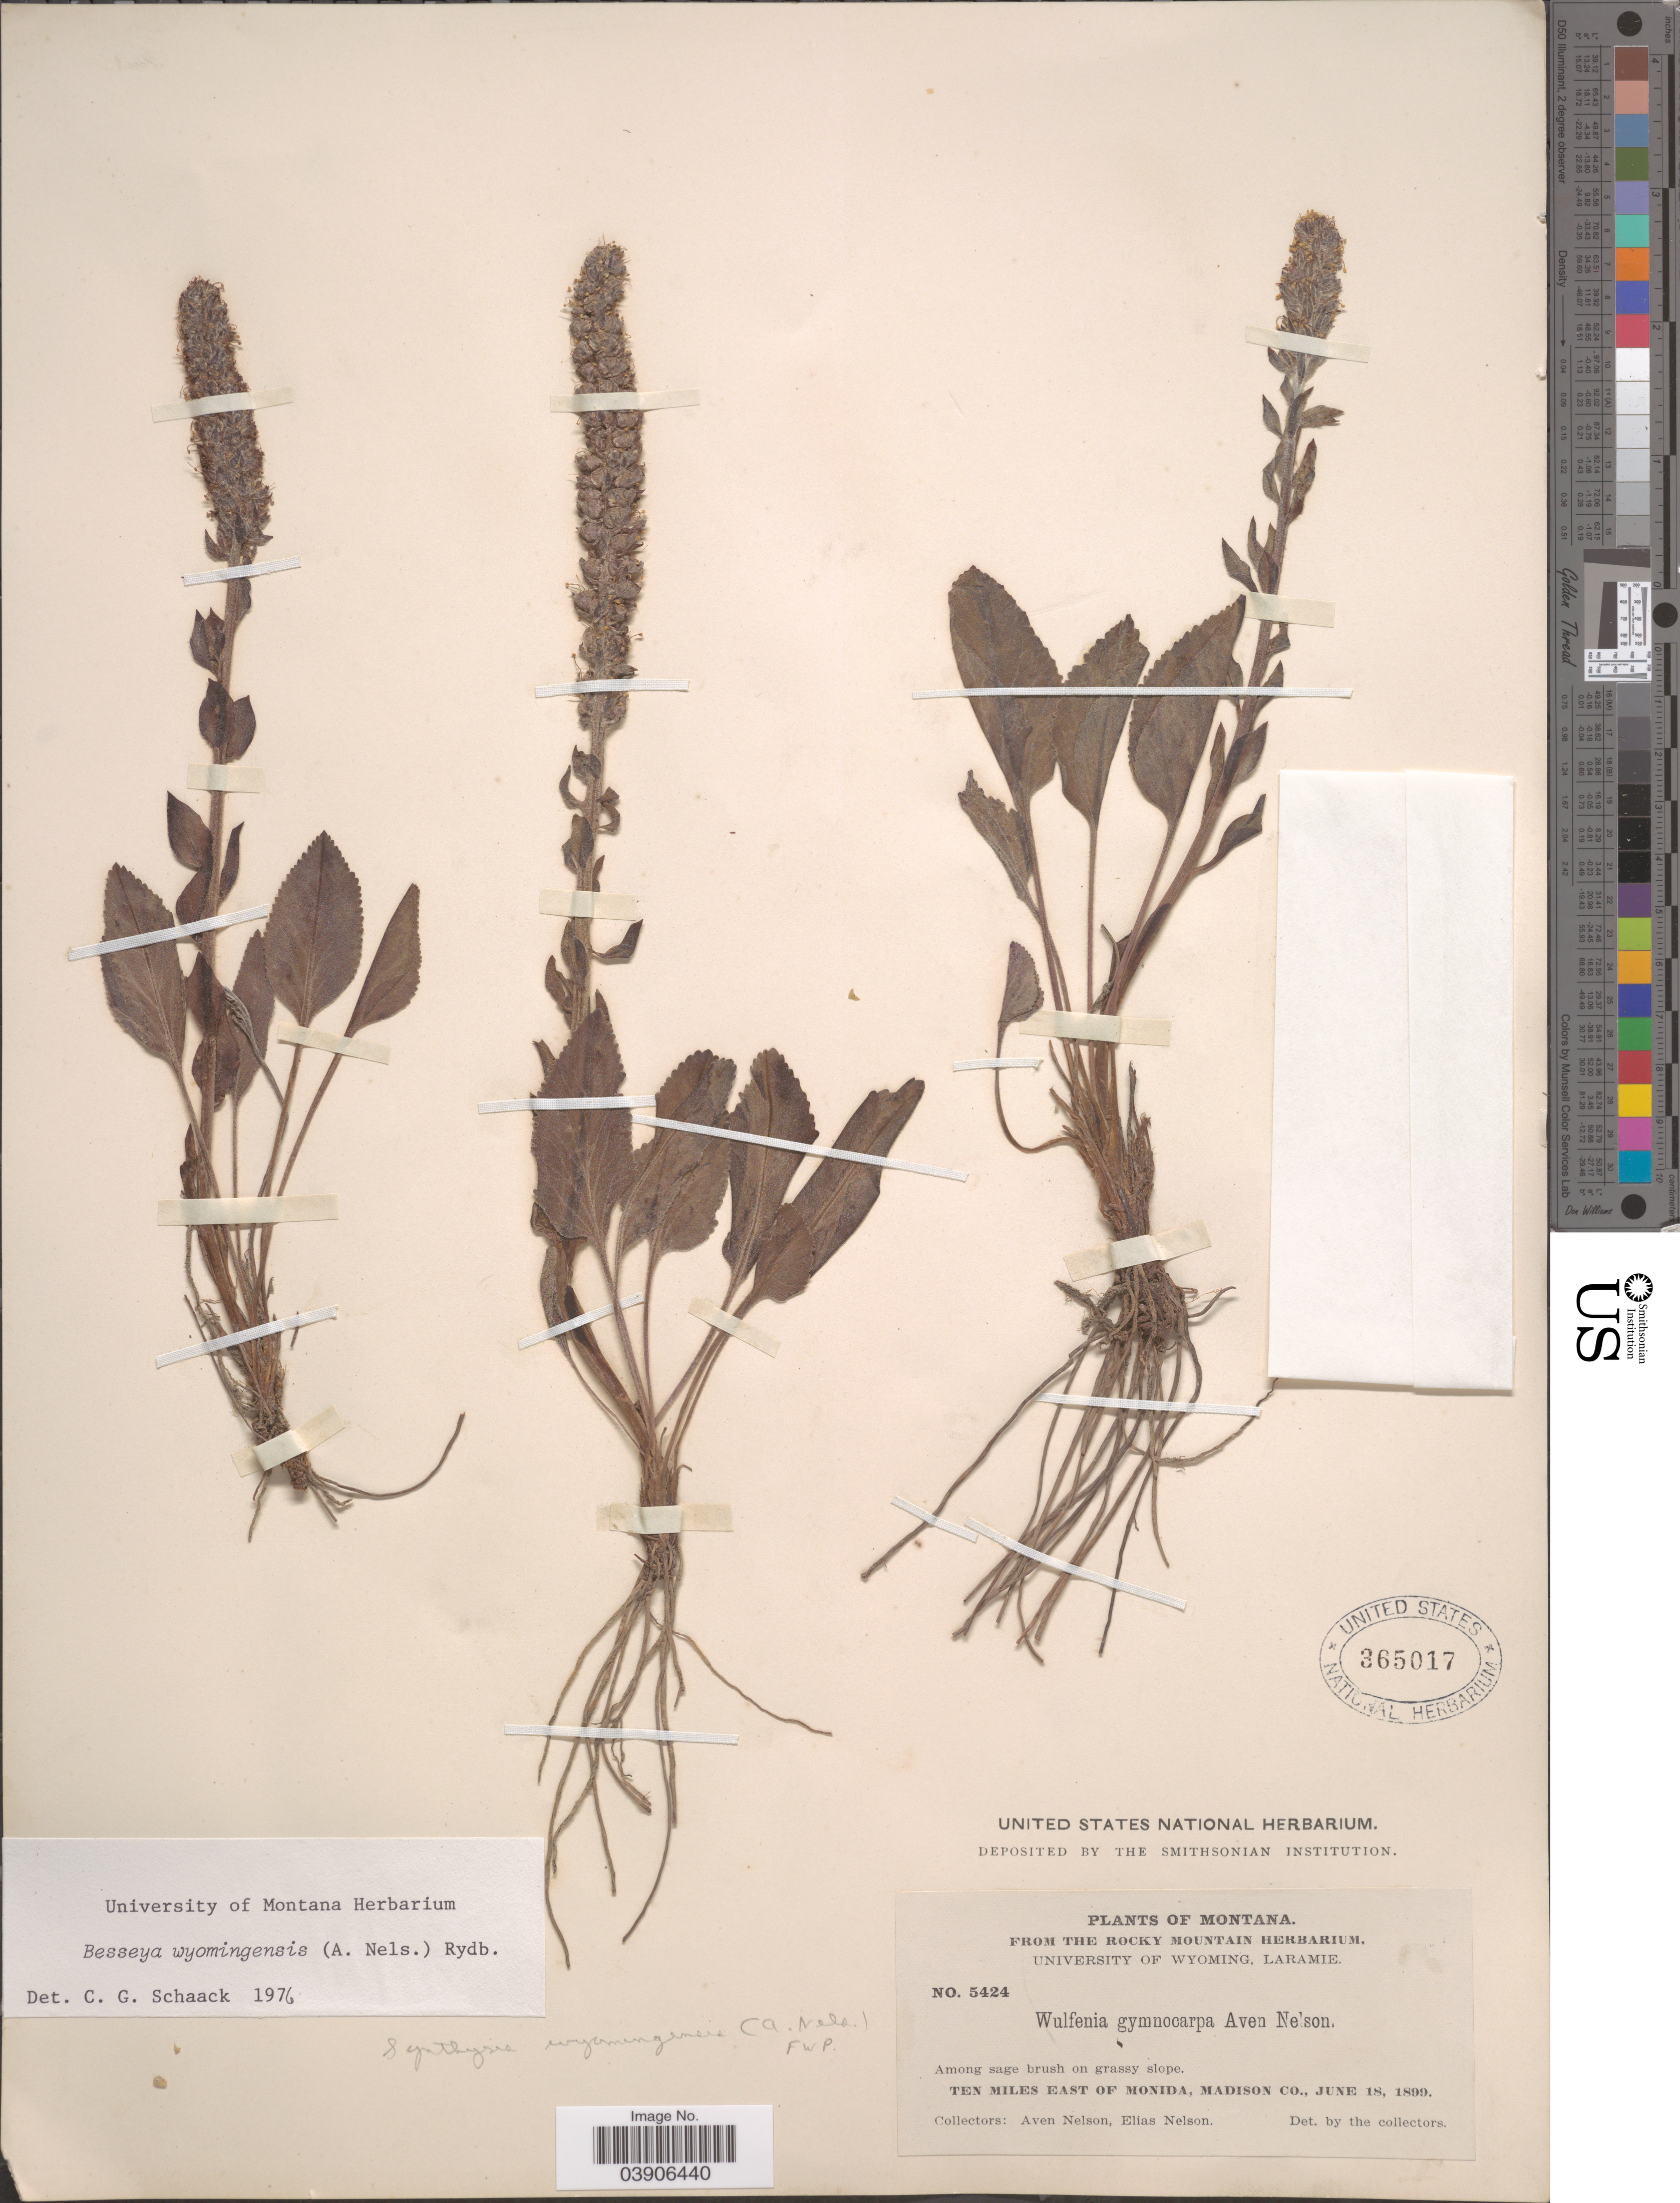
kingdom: Plantae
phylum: Tracheophyta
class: Magnoliopsida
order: Lamiales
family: Plantaginaceae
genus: Synthyris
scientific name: Synthyris wyomingensis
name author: A. Heller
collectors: A. Nelson & E. Nelson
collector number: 5424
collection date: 1899-06-18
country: United States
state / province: Montana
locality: Ten miles east of Monida, Madison Co.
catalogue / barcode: US 365017